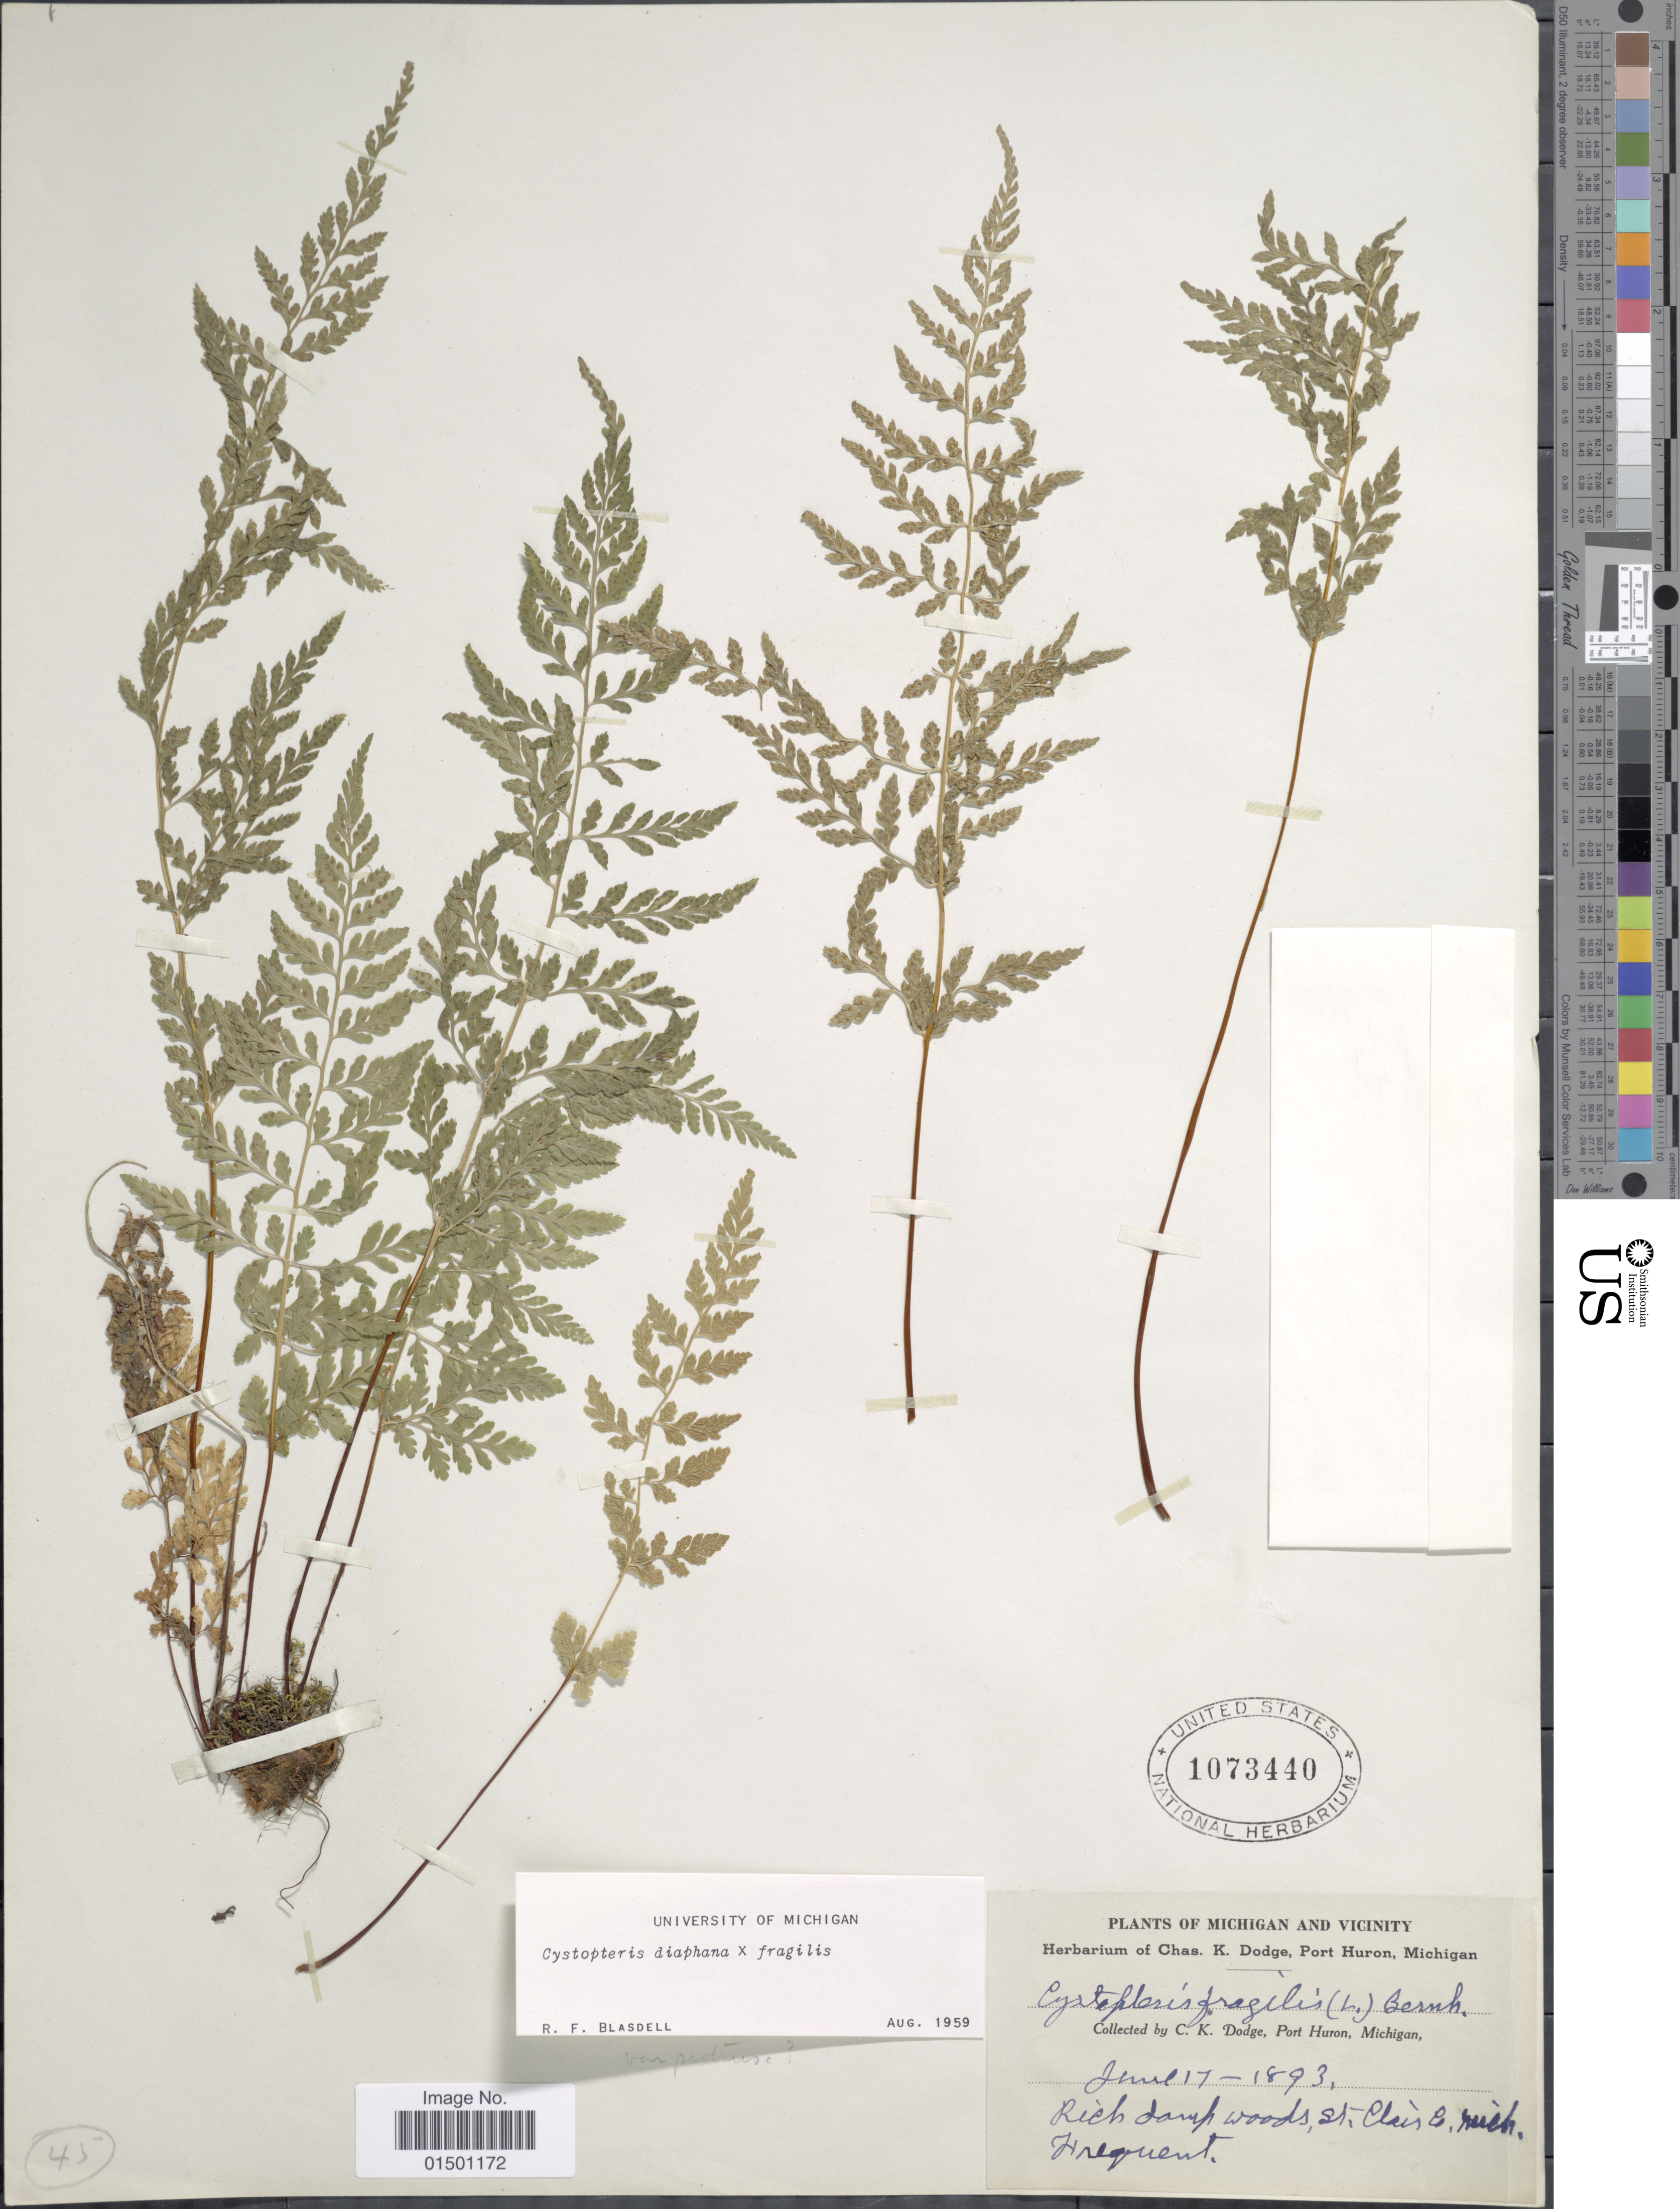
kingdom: Plantae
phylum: Tracheophyta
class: Polypodiopsida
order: Polypodiales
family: Cystopteridaceae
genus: Cystopteris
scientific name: Cystopteris diaphana x C. fragilis (L.) Bernh.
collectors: C. Dodge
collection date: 1893-06-17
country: United States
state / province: Michigan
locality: Michigan and vicinity, St. Clair Co.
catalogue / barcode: US 1073440